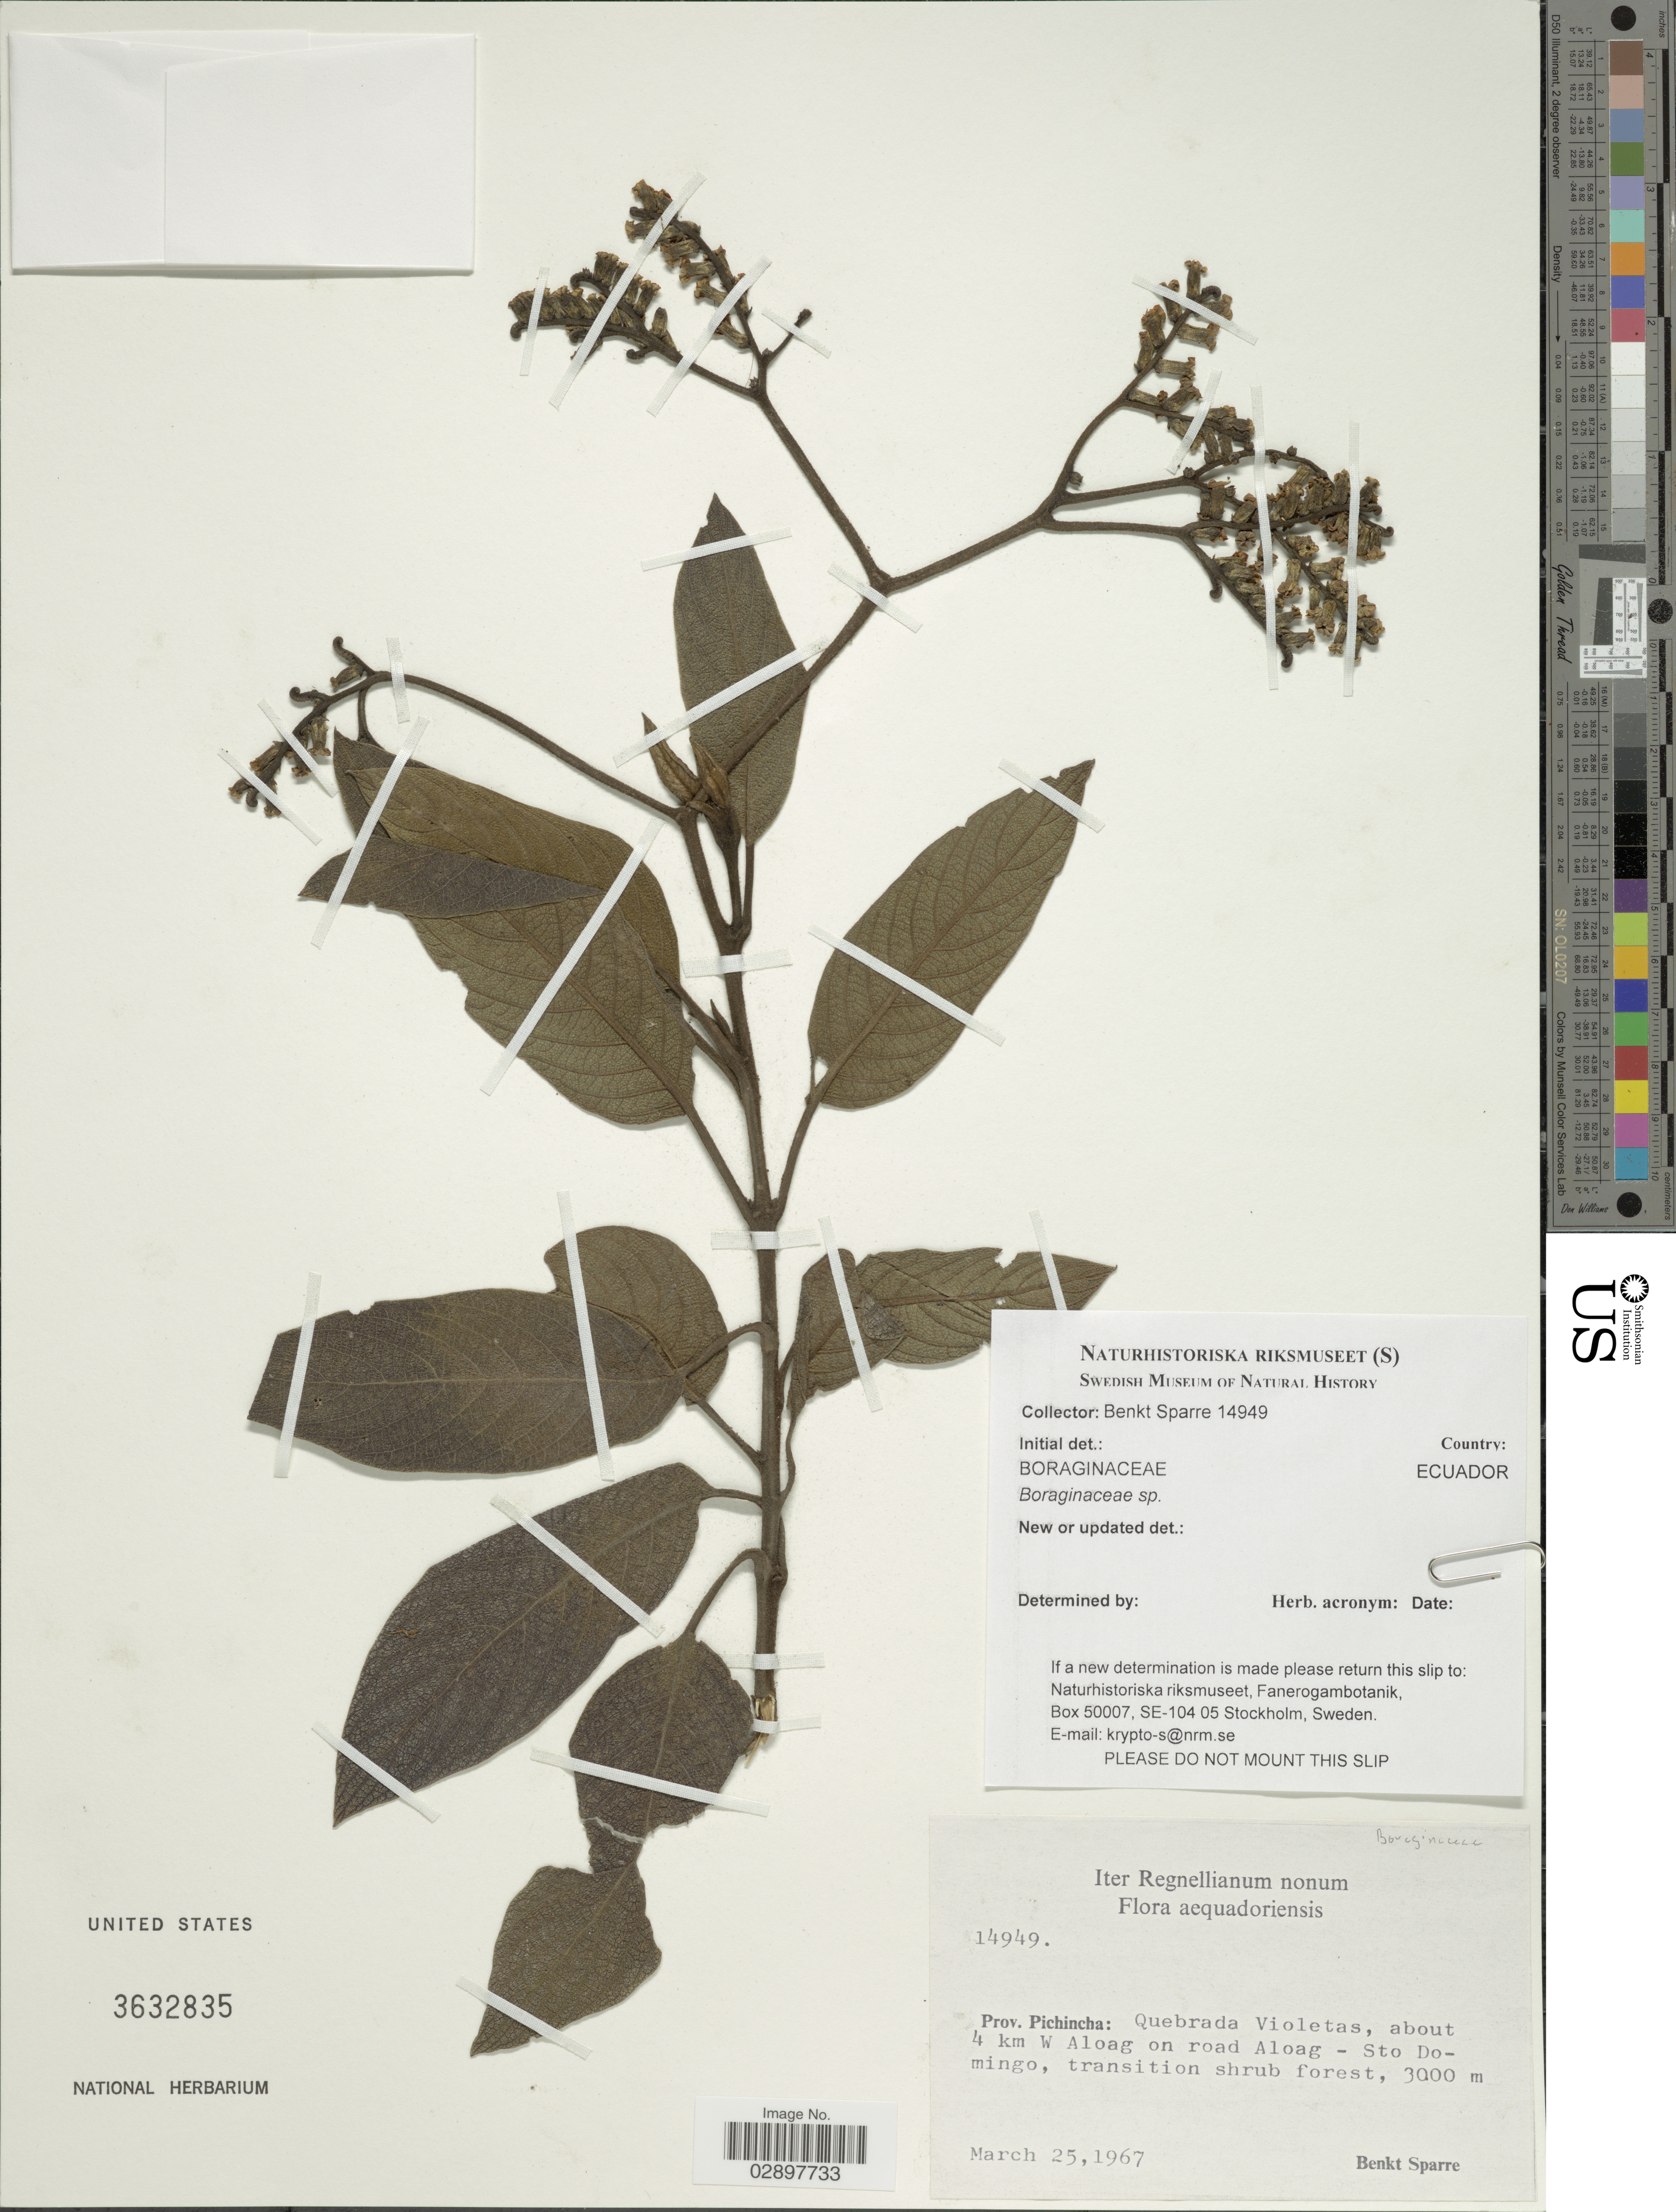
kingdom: Plantae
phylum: Tracheophyta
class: Magnoliopsida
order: Boraginales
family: Heliotropiaceae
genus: Tournefortia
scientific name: Tournefortia sp.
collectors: B. Sparre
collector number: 14949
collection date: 1967-03-25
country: Ecuador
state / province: Pichincha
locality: Quebrada Violetas, about 4 km W Aloag on road Aloag - Sto Domingo.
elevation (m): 3000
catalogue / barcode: US 3632835